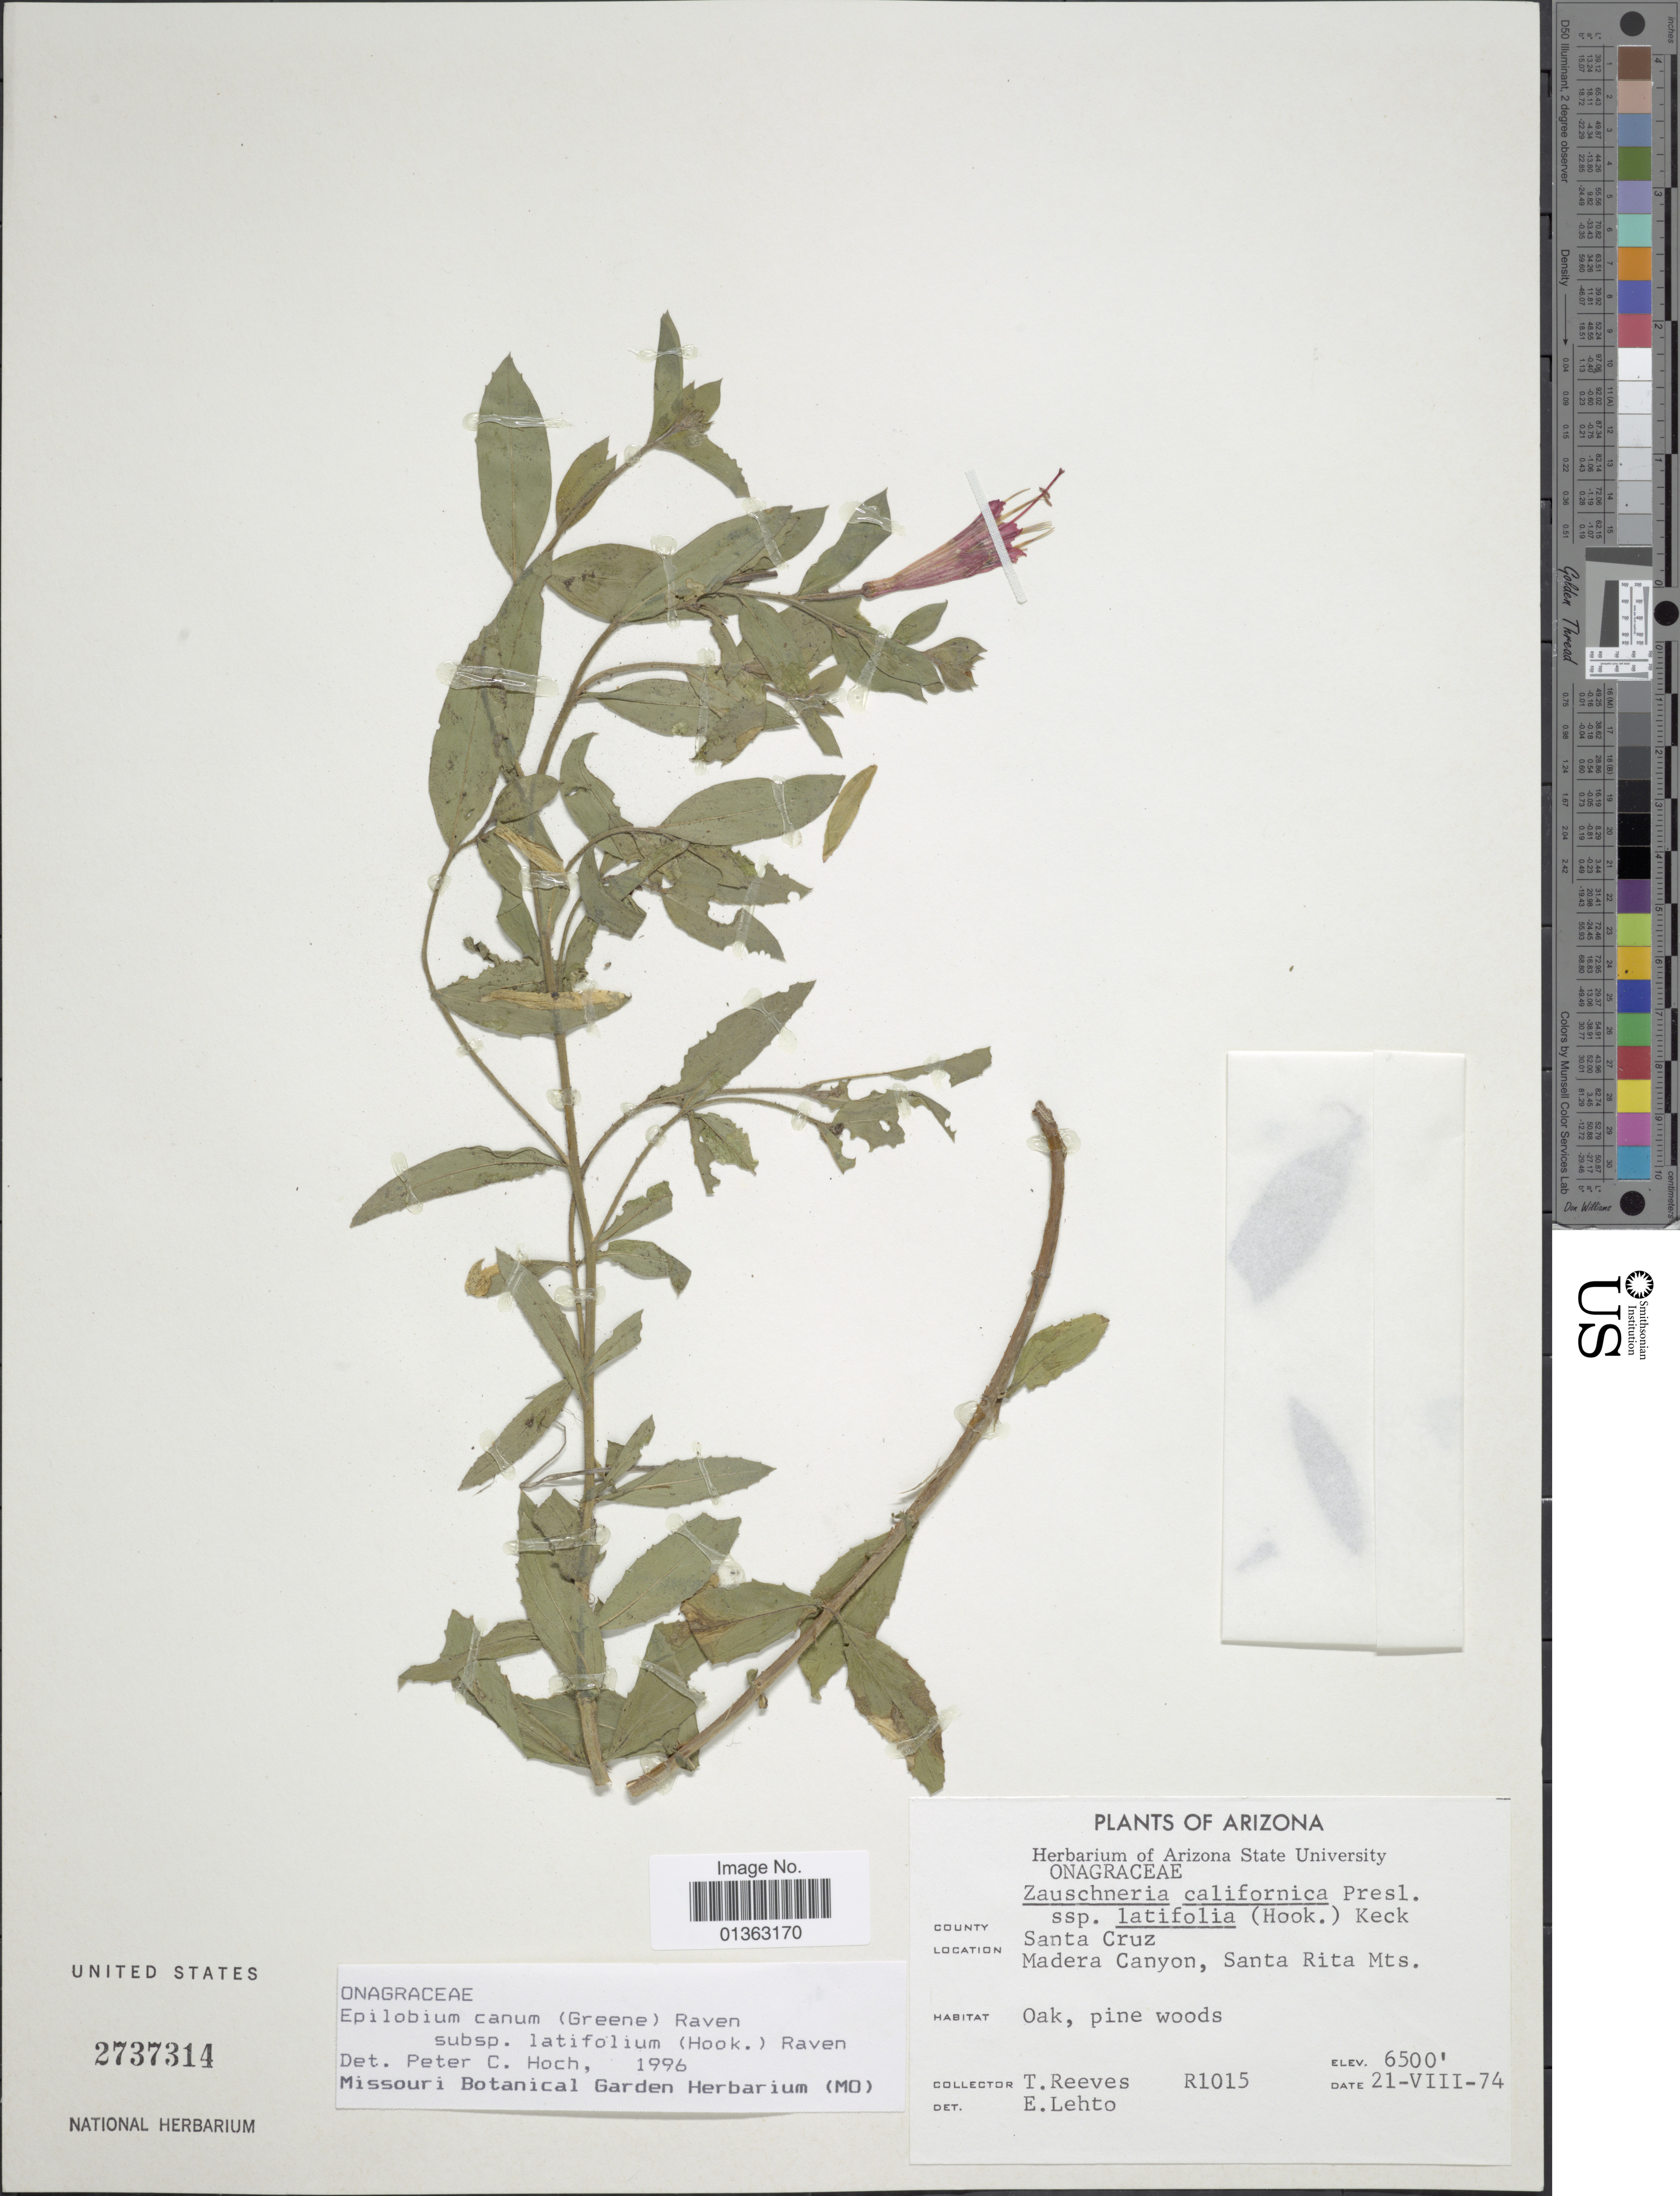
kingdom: Plantae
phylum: Tracheophyta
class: Magnoliopsida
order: Myrtales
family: Onagraceae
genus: Epilobium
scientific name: Epilobium canum subsp. latifolium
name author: (Hook.) P.H. Raven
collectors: T. Reeves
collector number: R1015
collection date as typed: Transcribed d/m/y: 21/8/74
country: United States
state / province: Arizona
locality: Santa Cruz. Madero Canyon, Santa Rita Mts.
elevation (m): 1981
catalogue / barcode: US 2737314